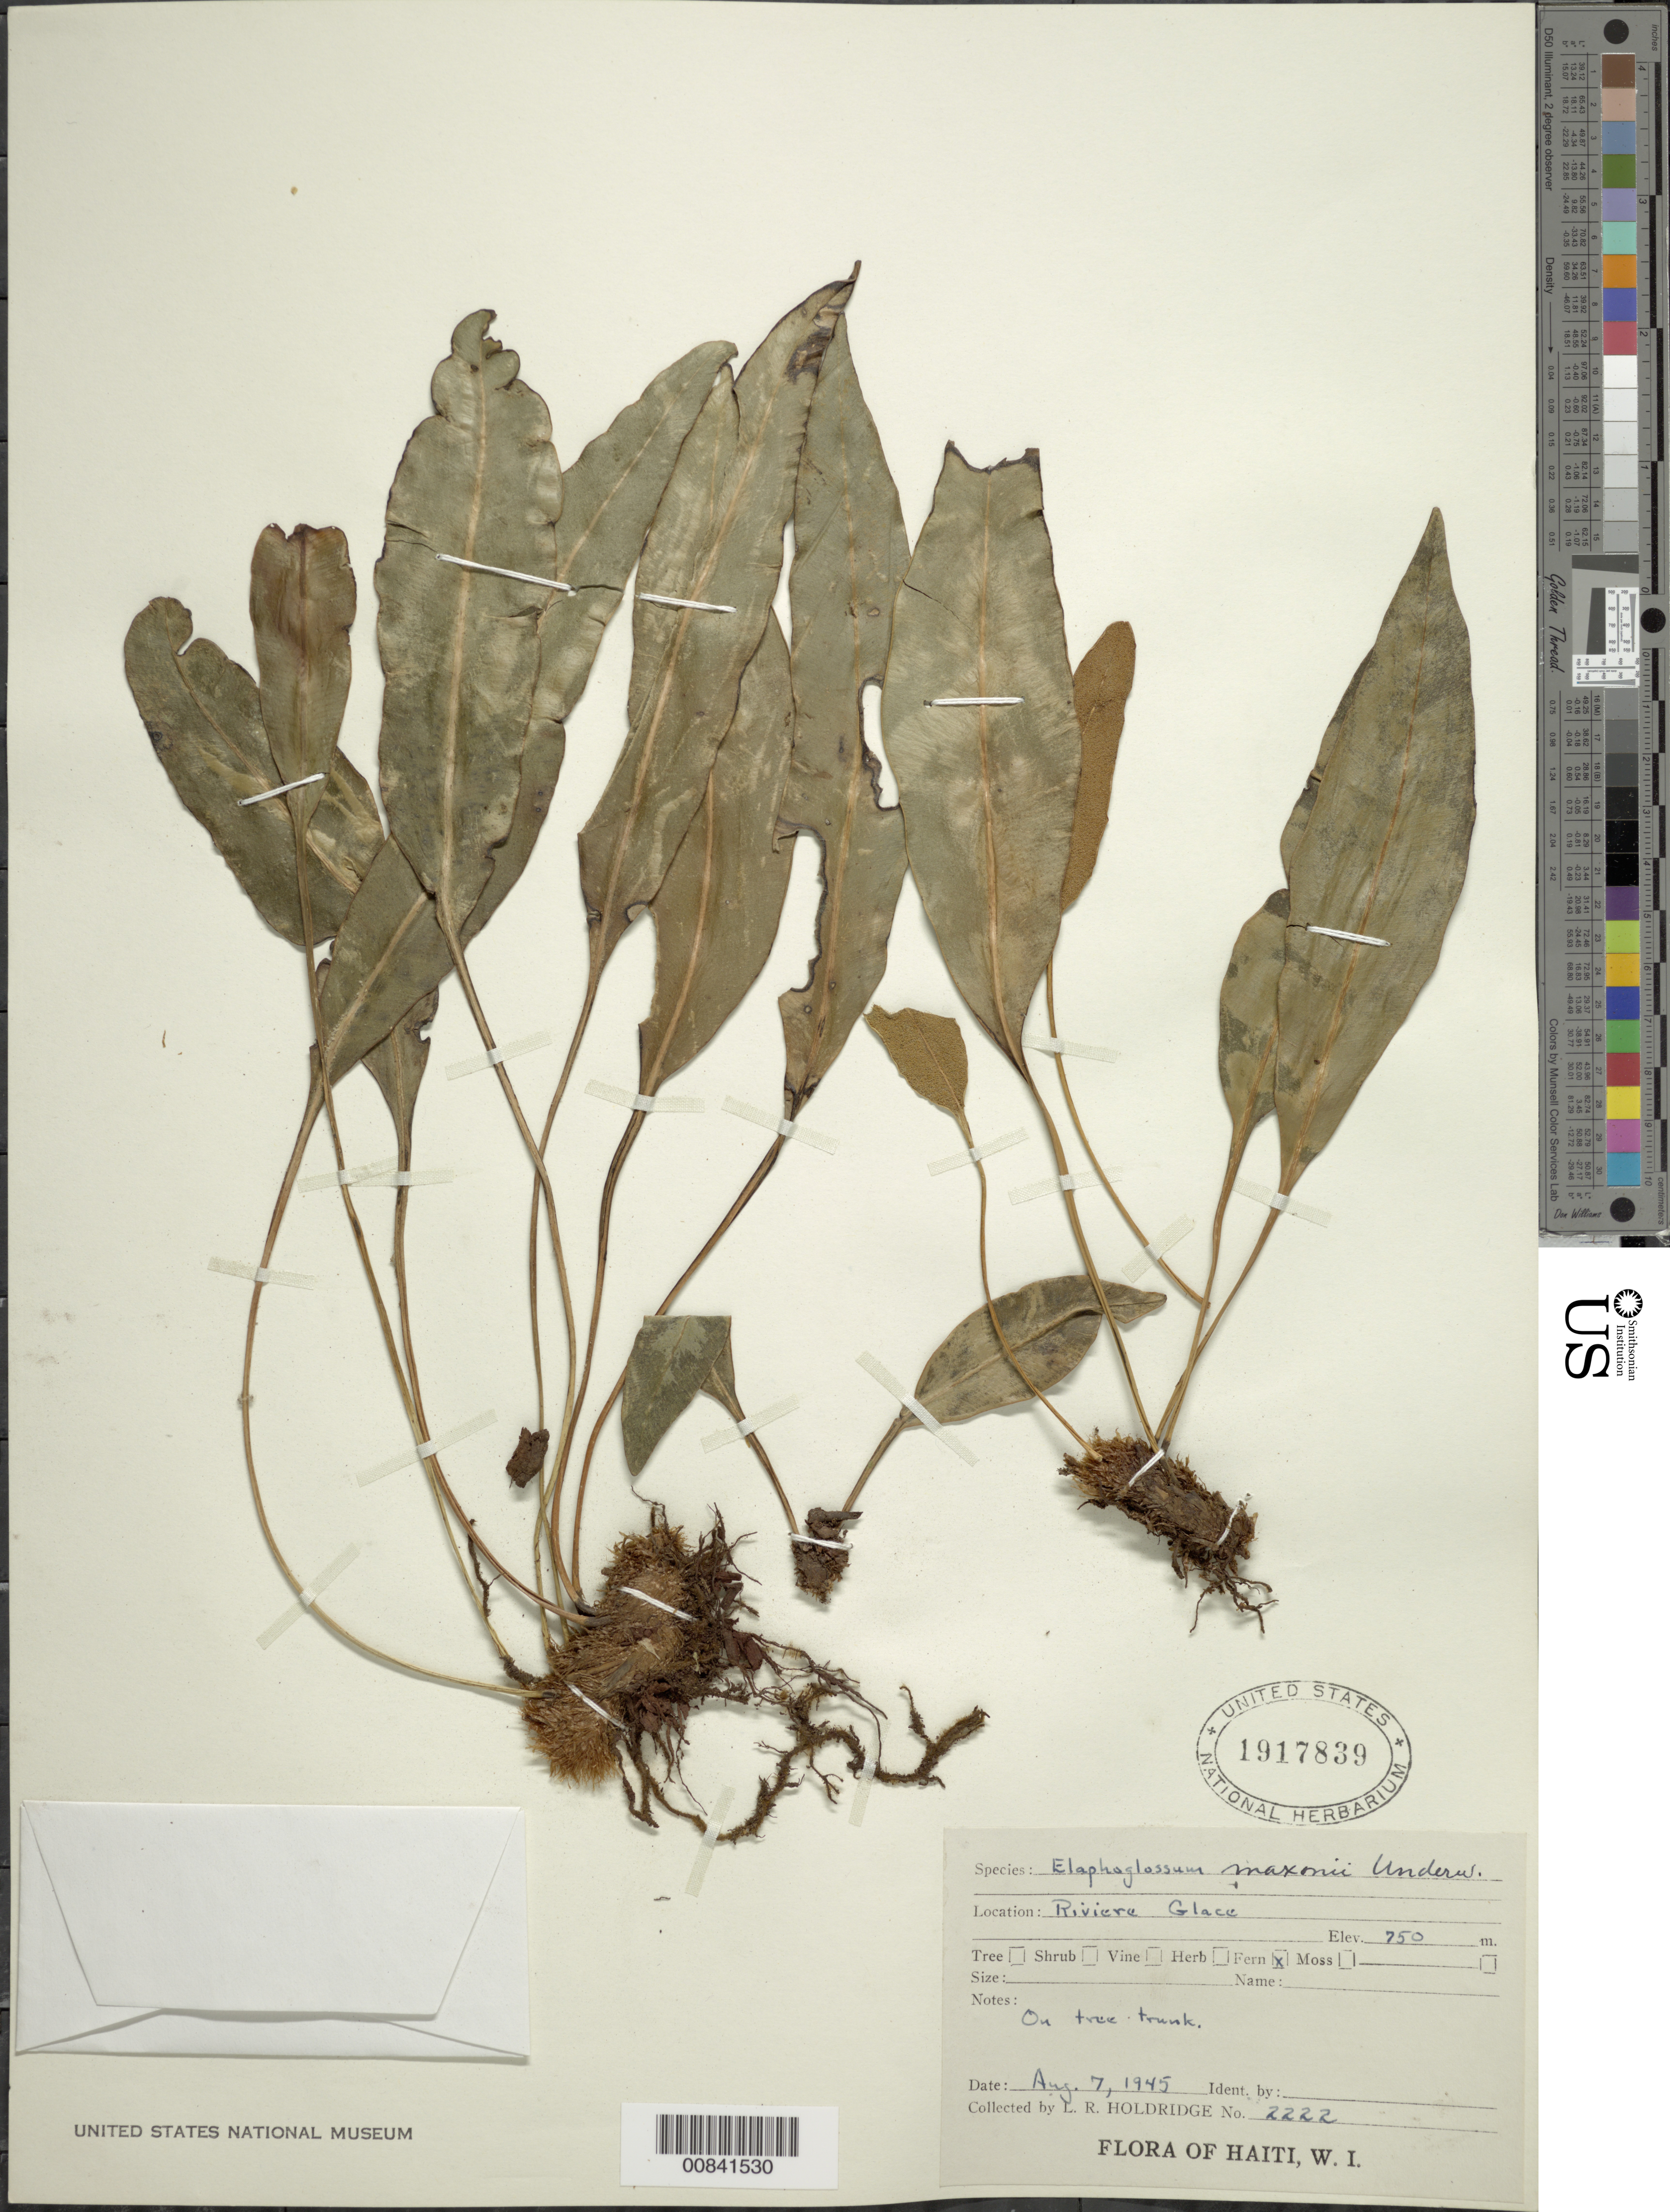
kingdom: Plantae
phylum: Tracheophyta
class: Polypodiopsida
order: Polypodiales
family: Dryopteridaceae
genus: Elaphoglossum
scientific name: Elaphoglossum maxonii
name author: Underw. ex C.V. Morton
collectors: L. Holdridge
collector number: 2222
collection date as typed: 07 Aug 1945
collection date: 1945-08-07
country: Haiti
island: Hispaniola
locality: Riviere Glace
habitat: Tree trunk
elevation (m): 750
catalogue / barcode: US 1917839